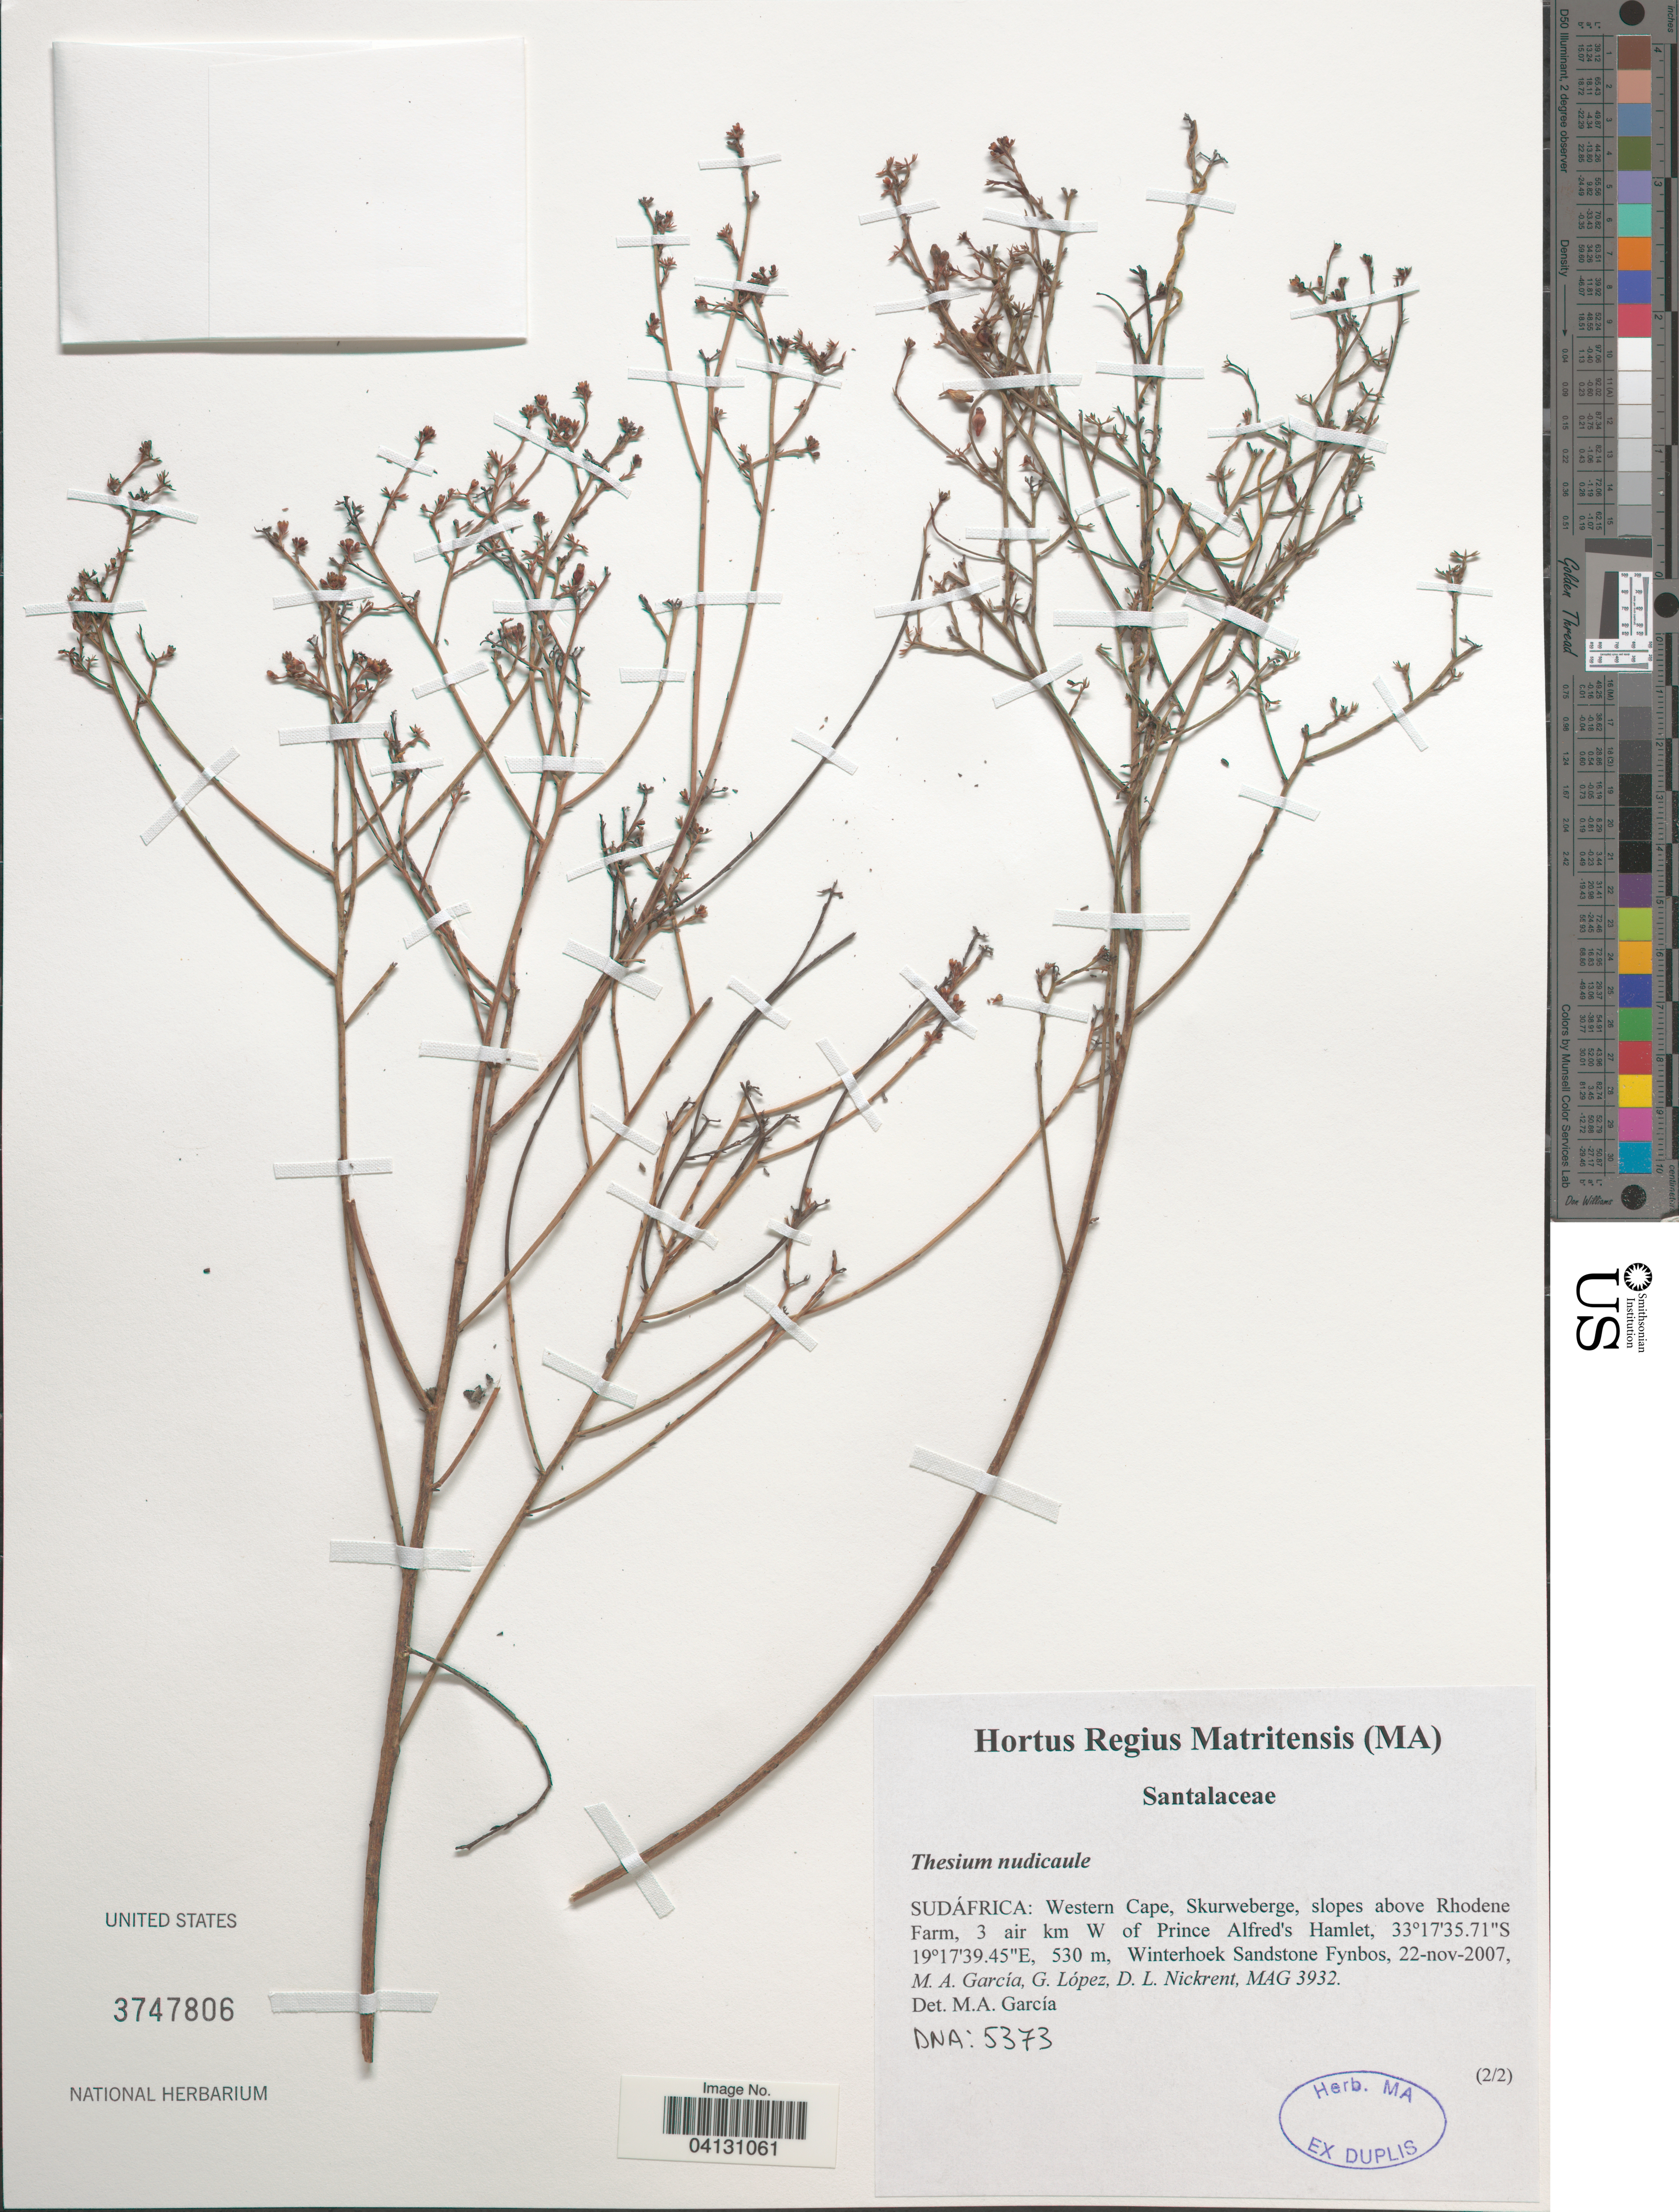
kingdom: Plantae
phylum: Tracheophyta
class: Magnoliopsida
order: Santalales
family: Thesiaceae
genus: Thesium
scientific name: Thesium nudicaule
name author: A.W. Hill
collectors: M. A. García, G. López & D. Nickrent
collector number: MAG3932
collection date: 2007-11-22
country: South Africa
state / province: Western Cape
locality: Sudáfrica: Skurweberge, slopes above Rhodene Farm, 3 air km W of Prince Alfred's Hamlet. Winterhoek Sandstone Fynbos.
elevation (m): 530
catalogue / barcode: US 3747806